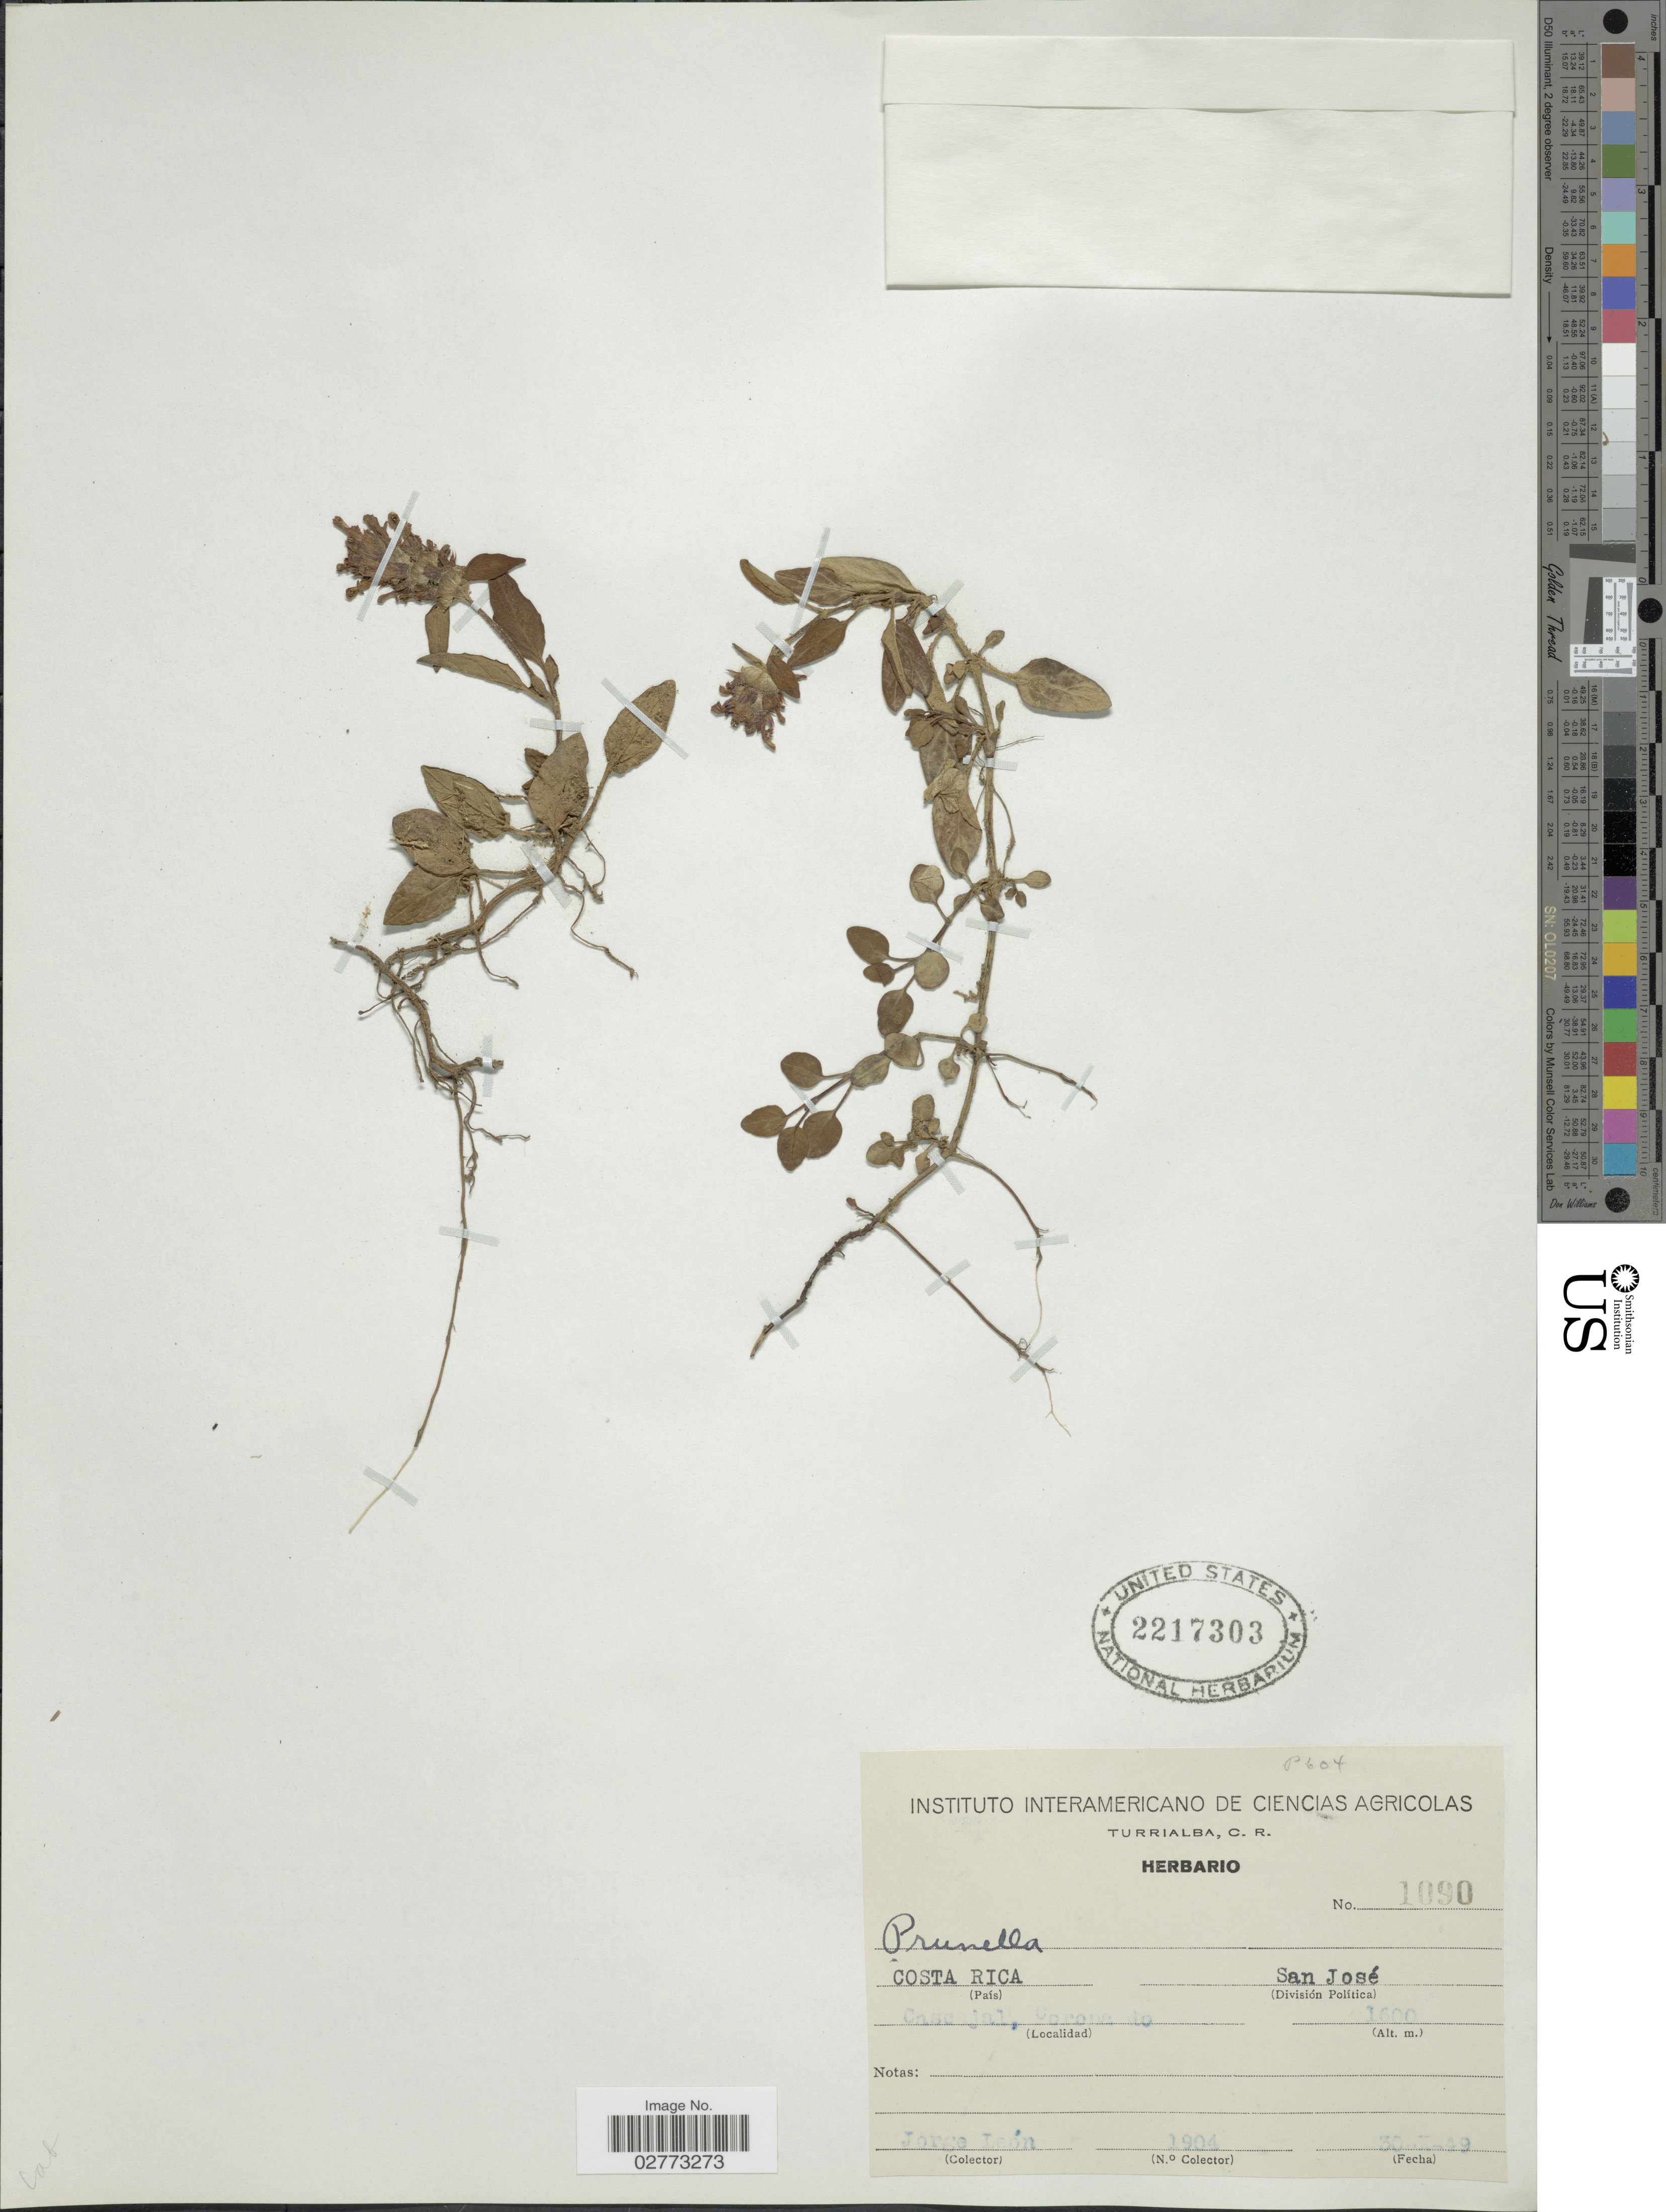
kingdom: Plantae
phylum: Tracheophyta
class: Magnoliopsida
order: Lamiales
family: Lamiaceae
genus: Prunella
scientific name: Prunella vulgaris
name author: L.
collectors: J. León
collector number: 1904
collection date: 1949-10-30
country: Costa Rica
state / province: San José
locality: Cascajal, Coronado.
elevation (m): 1600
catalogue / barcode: US 2217303